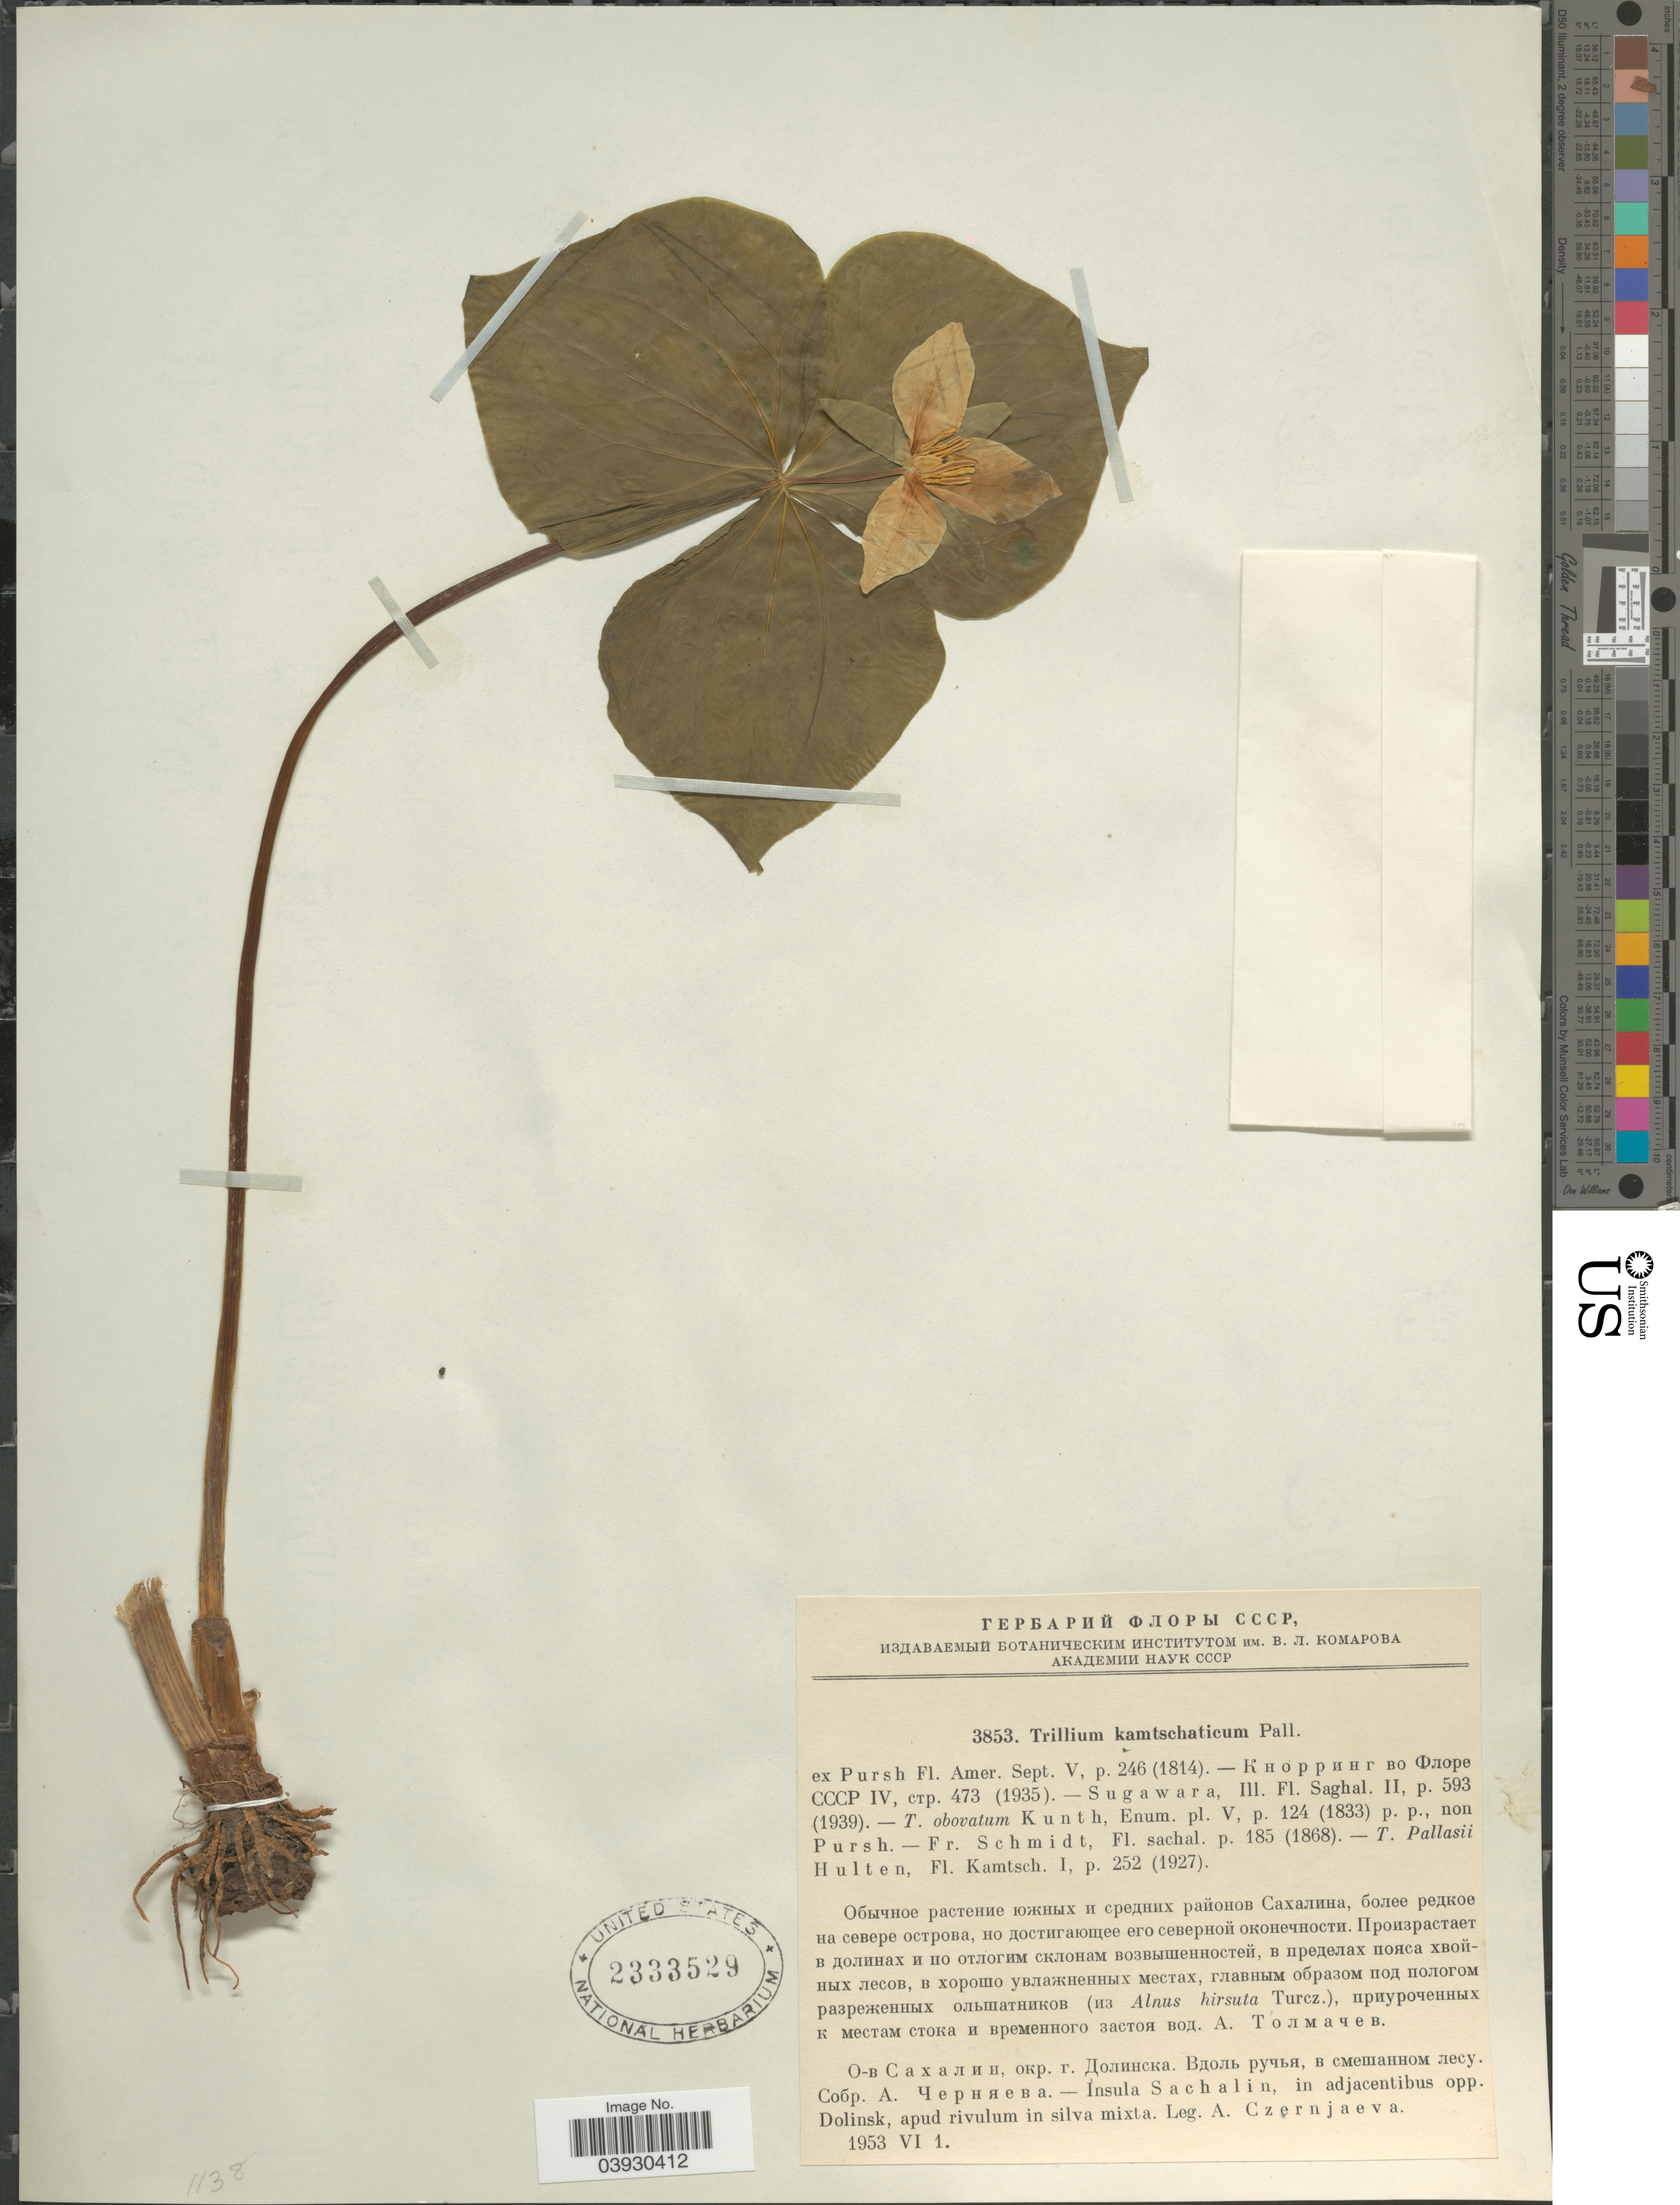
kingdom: Plantae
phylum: Tracheophyta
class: Liliopsida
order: Liliales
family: Melanthiaceae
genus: Trillium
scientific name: Trillium camschatcense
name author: Ker Gawl.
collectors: A. Czernjaeva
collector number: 3853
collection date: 1953-06-01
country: Russian Federation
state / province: Sakhalin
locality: Insula Sachalin, in adjacentibus opp. Dolinsk.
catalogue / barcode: US 2333529